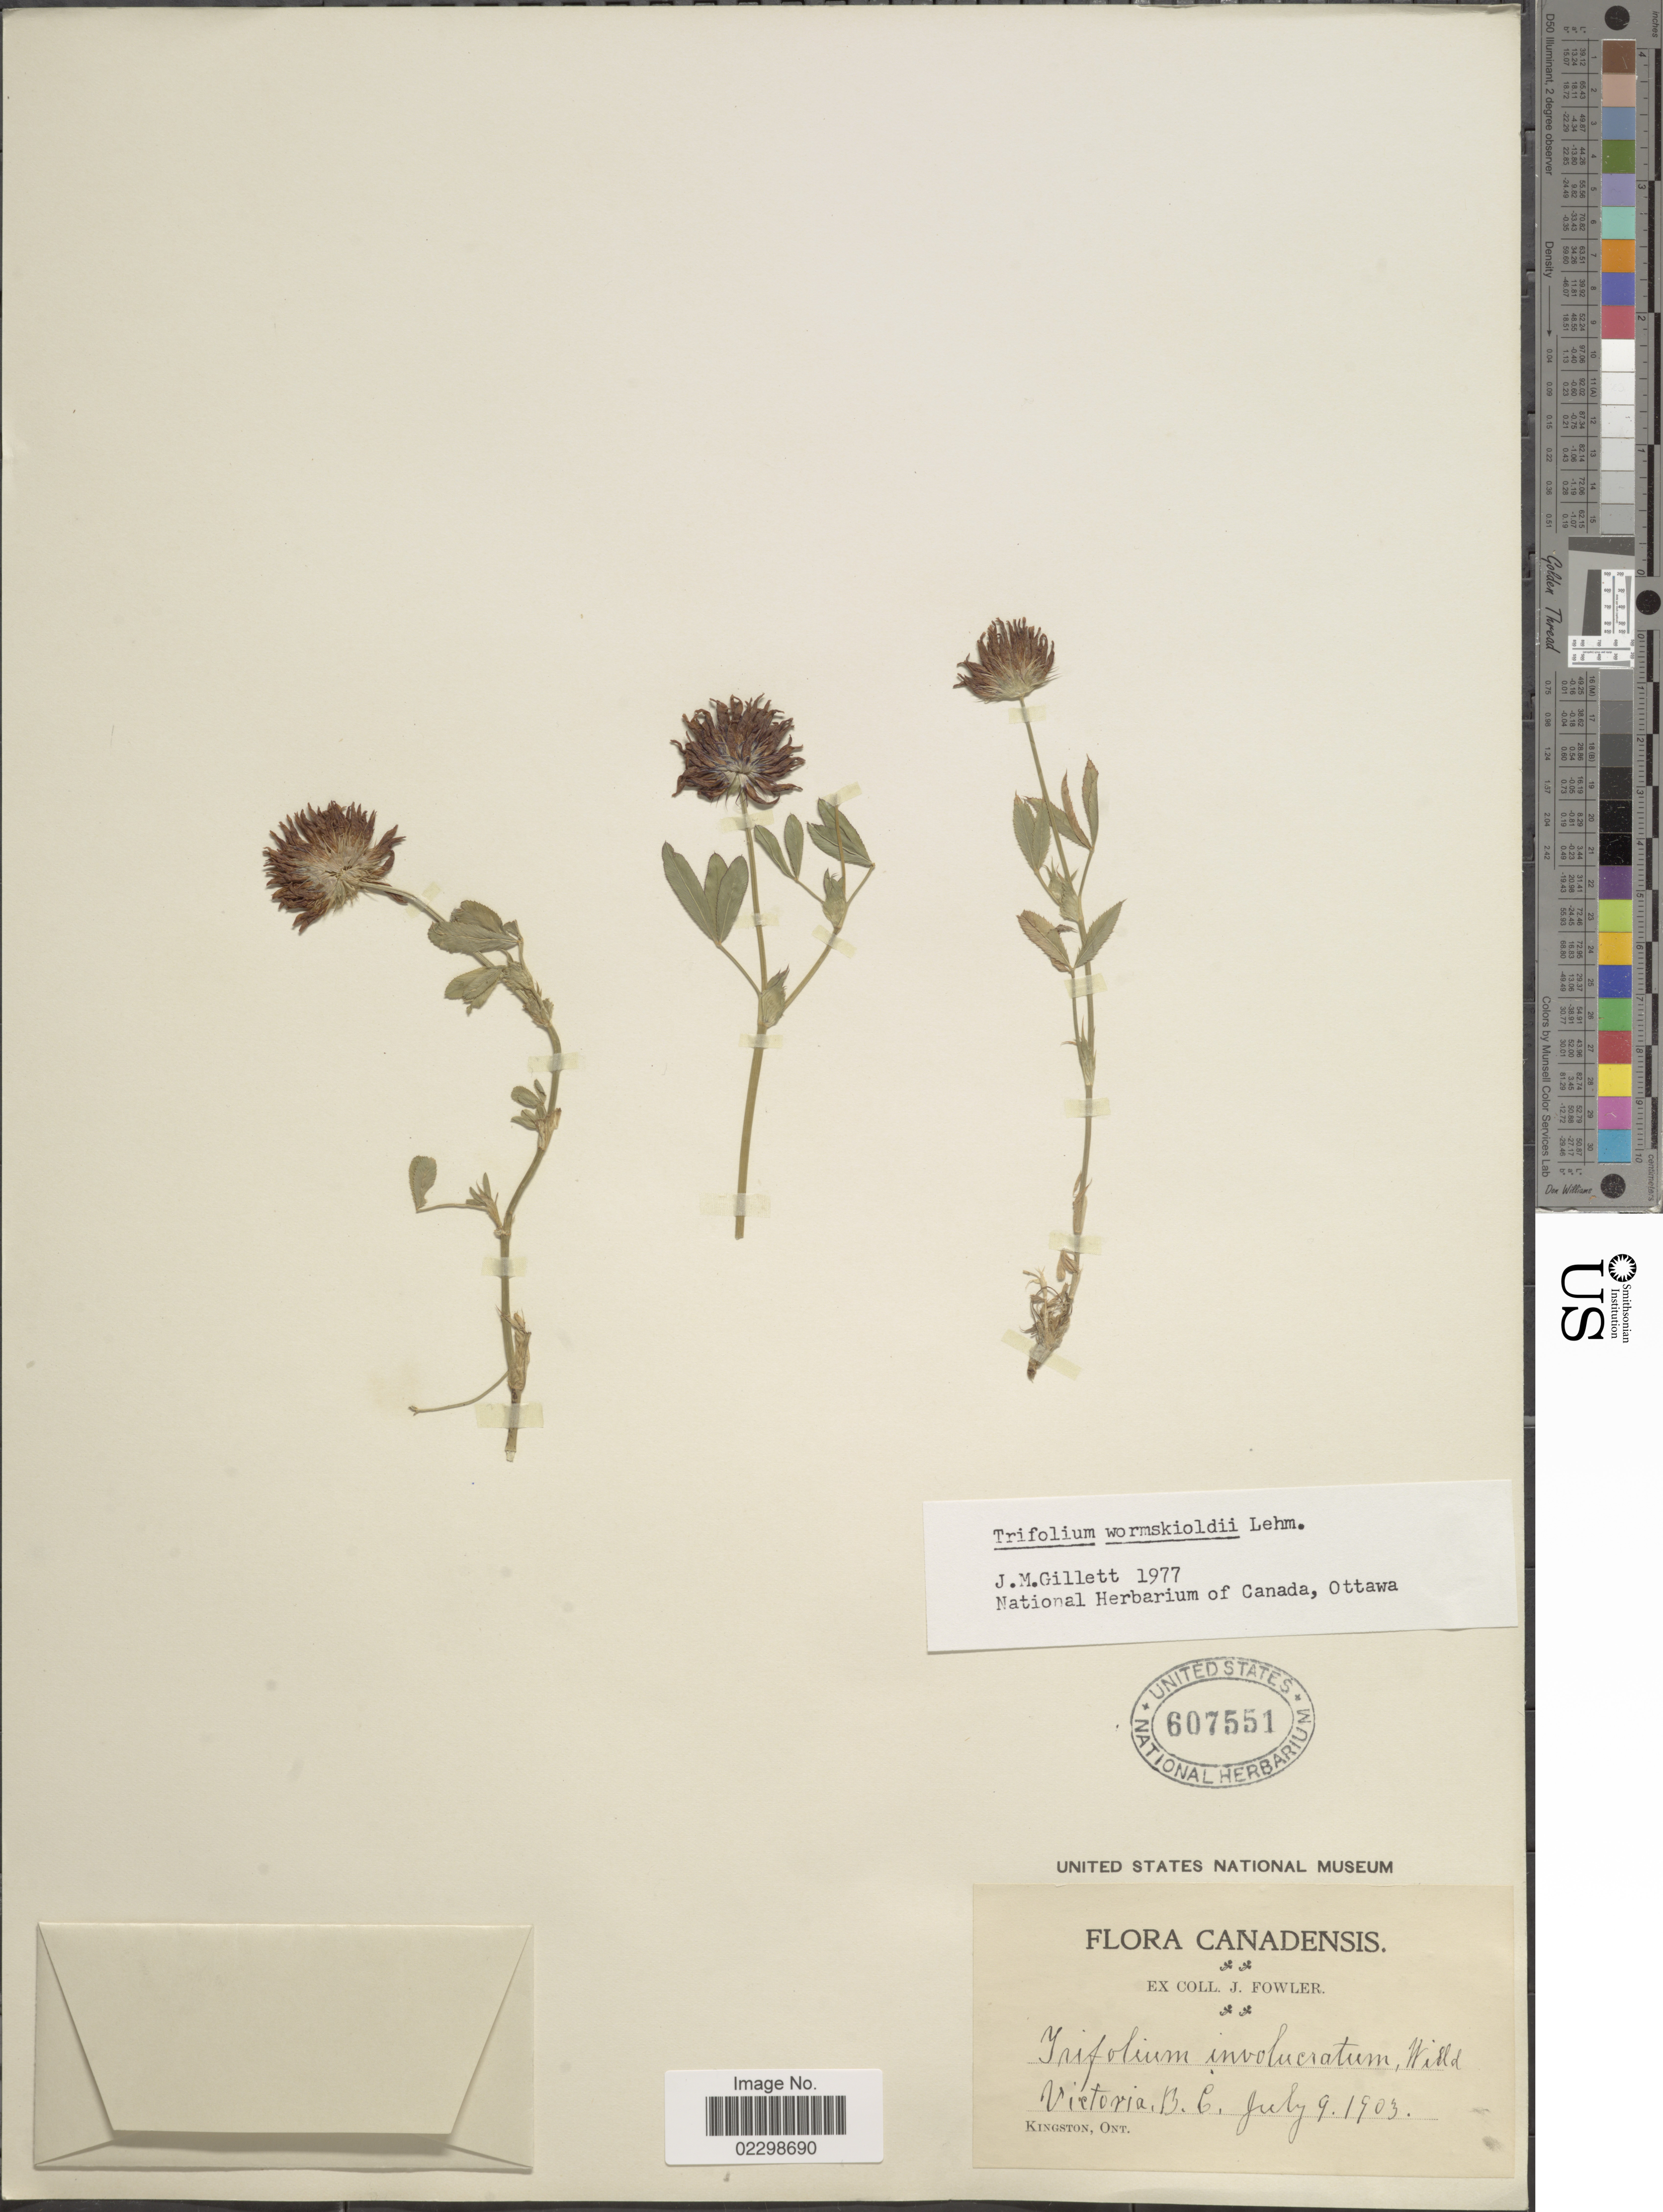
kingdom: Plantae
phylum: Tracheophyta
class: Magnoliopsida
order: Fabales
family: Fabaceae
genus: Trifolium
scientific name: Trifolium wormskioldii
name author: Lehm.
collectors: J. P. Fowler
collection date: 1903-07-09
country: Canada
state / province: British Columbia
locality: Victoria, B.C.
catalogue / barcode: US 607551